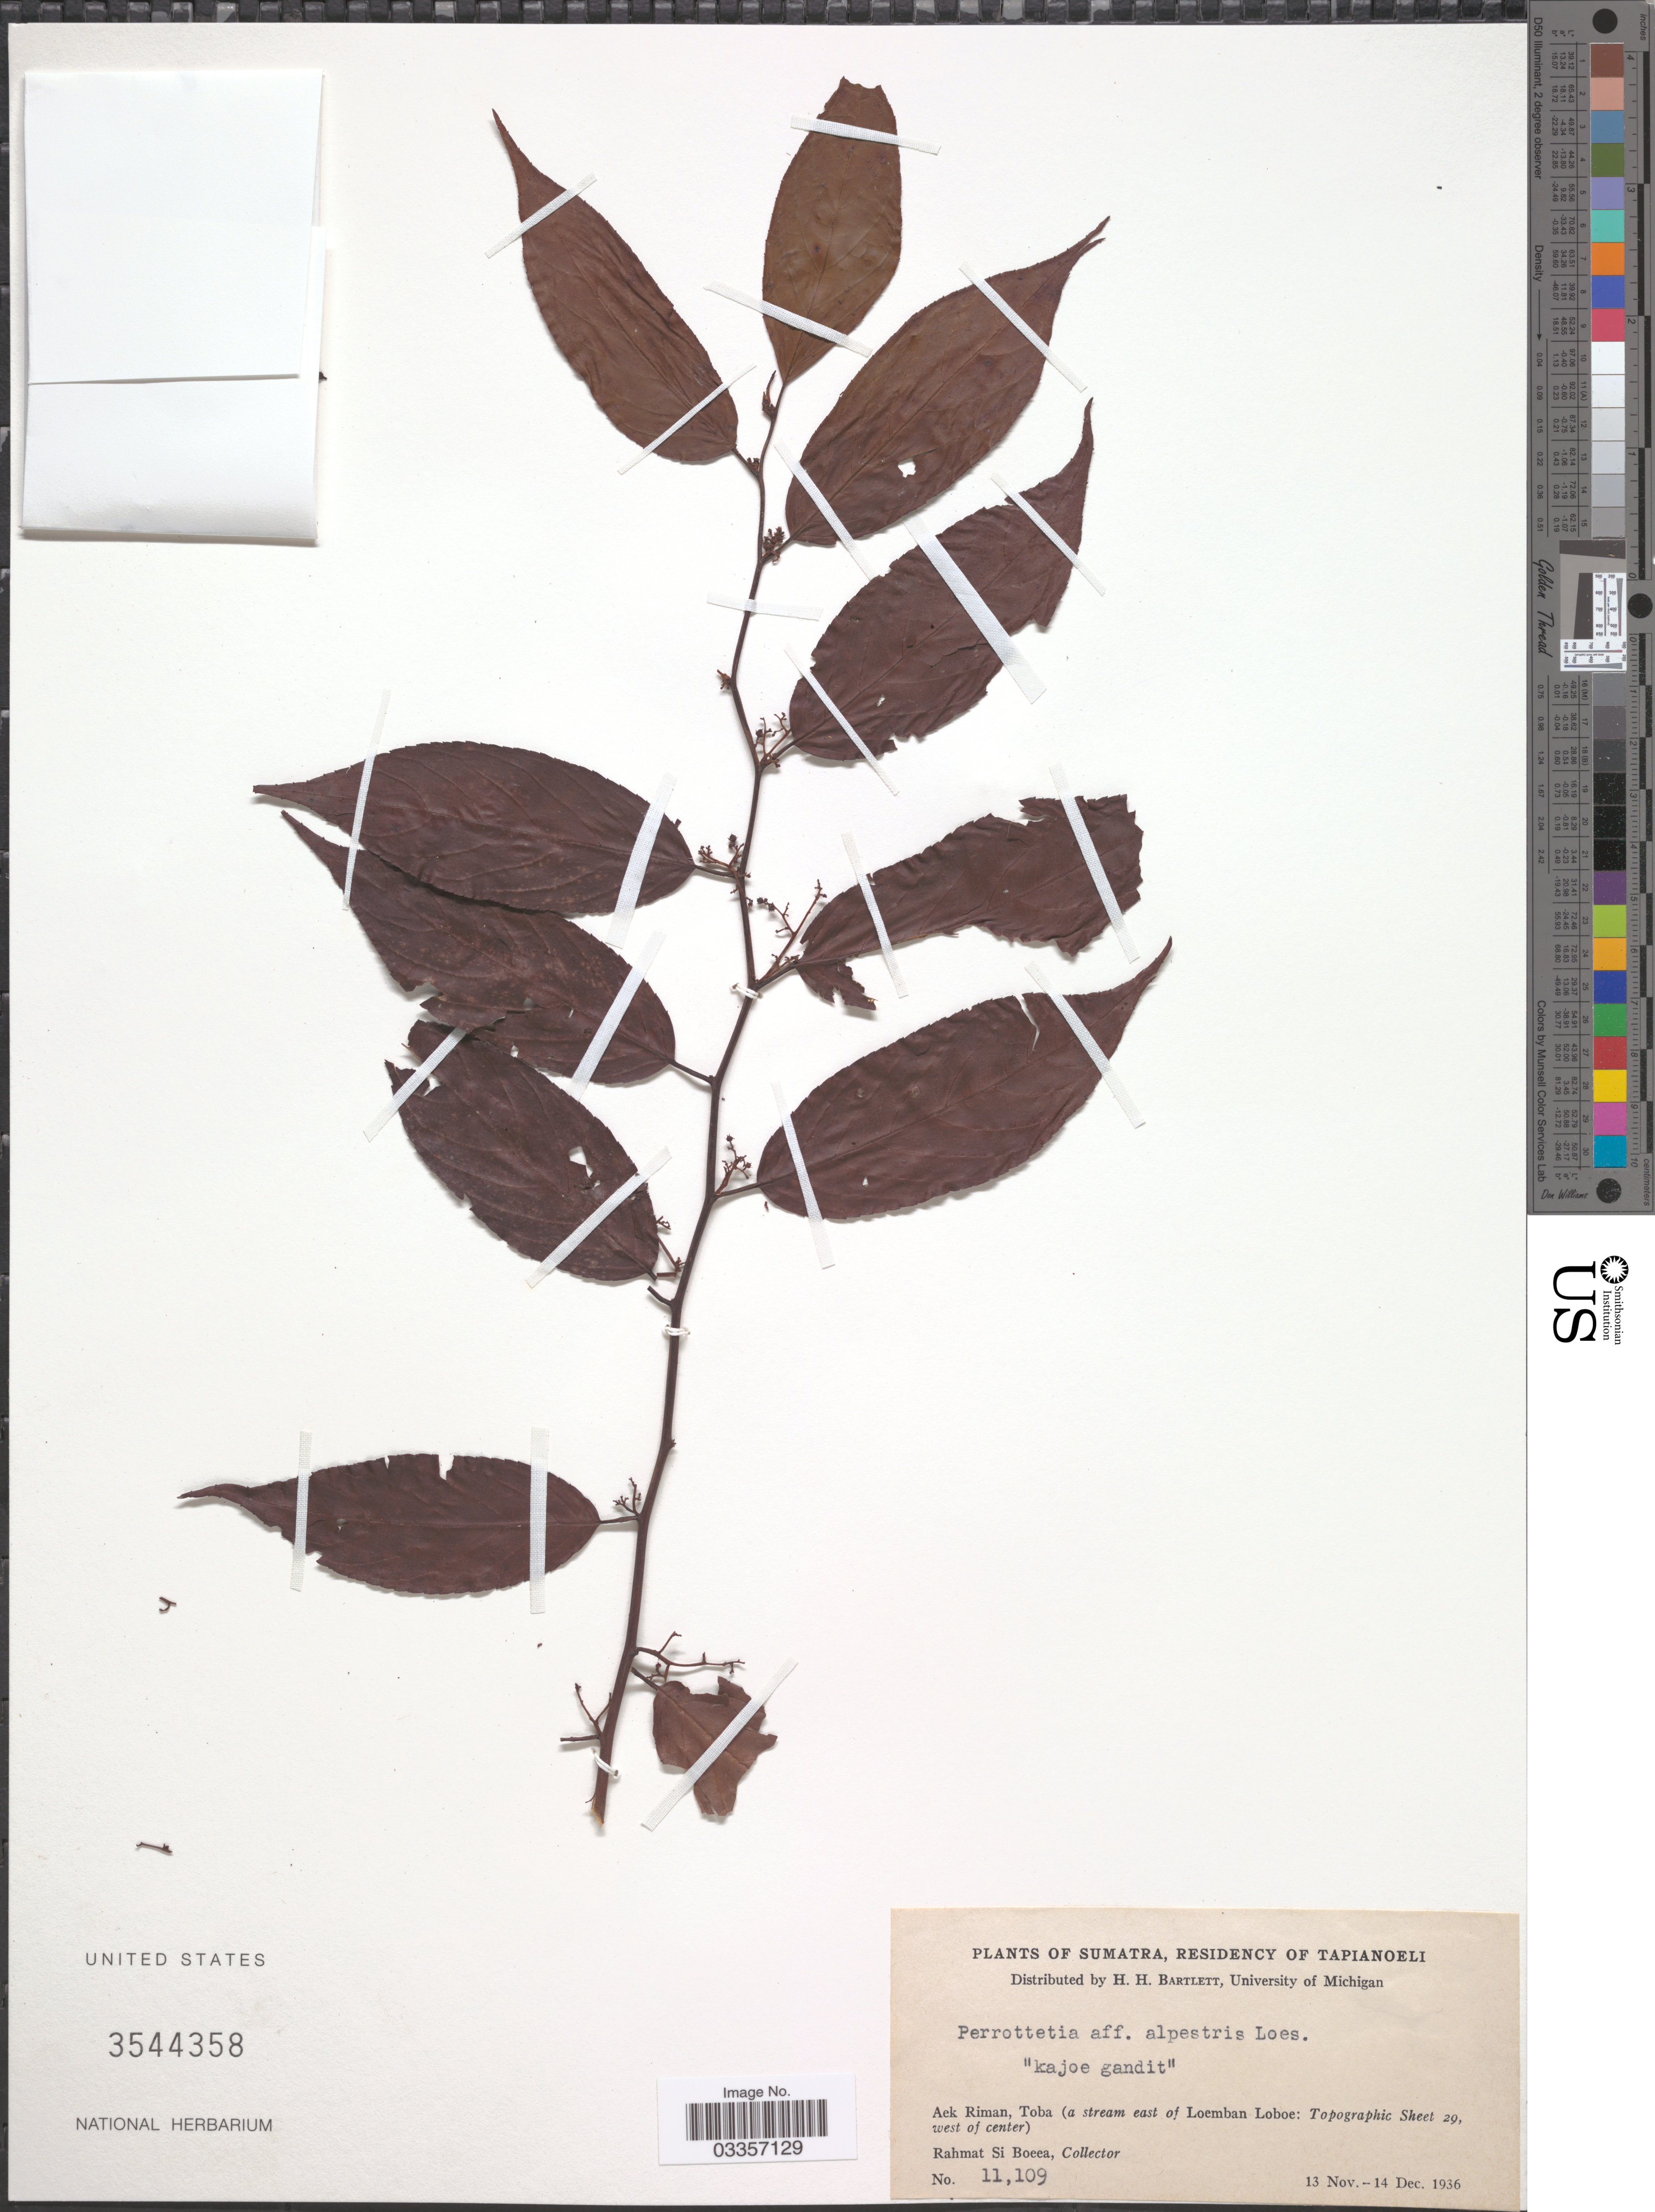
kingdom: Plantae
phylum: Tracheophyta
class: Magnoliopsida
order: Huerteales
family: Dipentodontaceae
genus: Perrottetia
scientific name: Perrottetia alpestris subsp. alpestris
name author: (Blume) Loes.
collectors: Rahmat Si Boeea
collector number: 11109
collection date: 1936-11-13/1936-12-14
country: Indonesia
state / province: Sumatra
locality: Residency of Tapianoeli, Aek Riman, Toba (a stream east of Loemban Loboe: Topographic Sheet 29, west of center).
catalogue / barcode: US 3544358